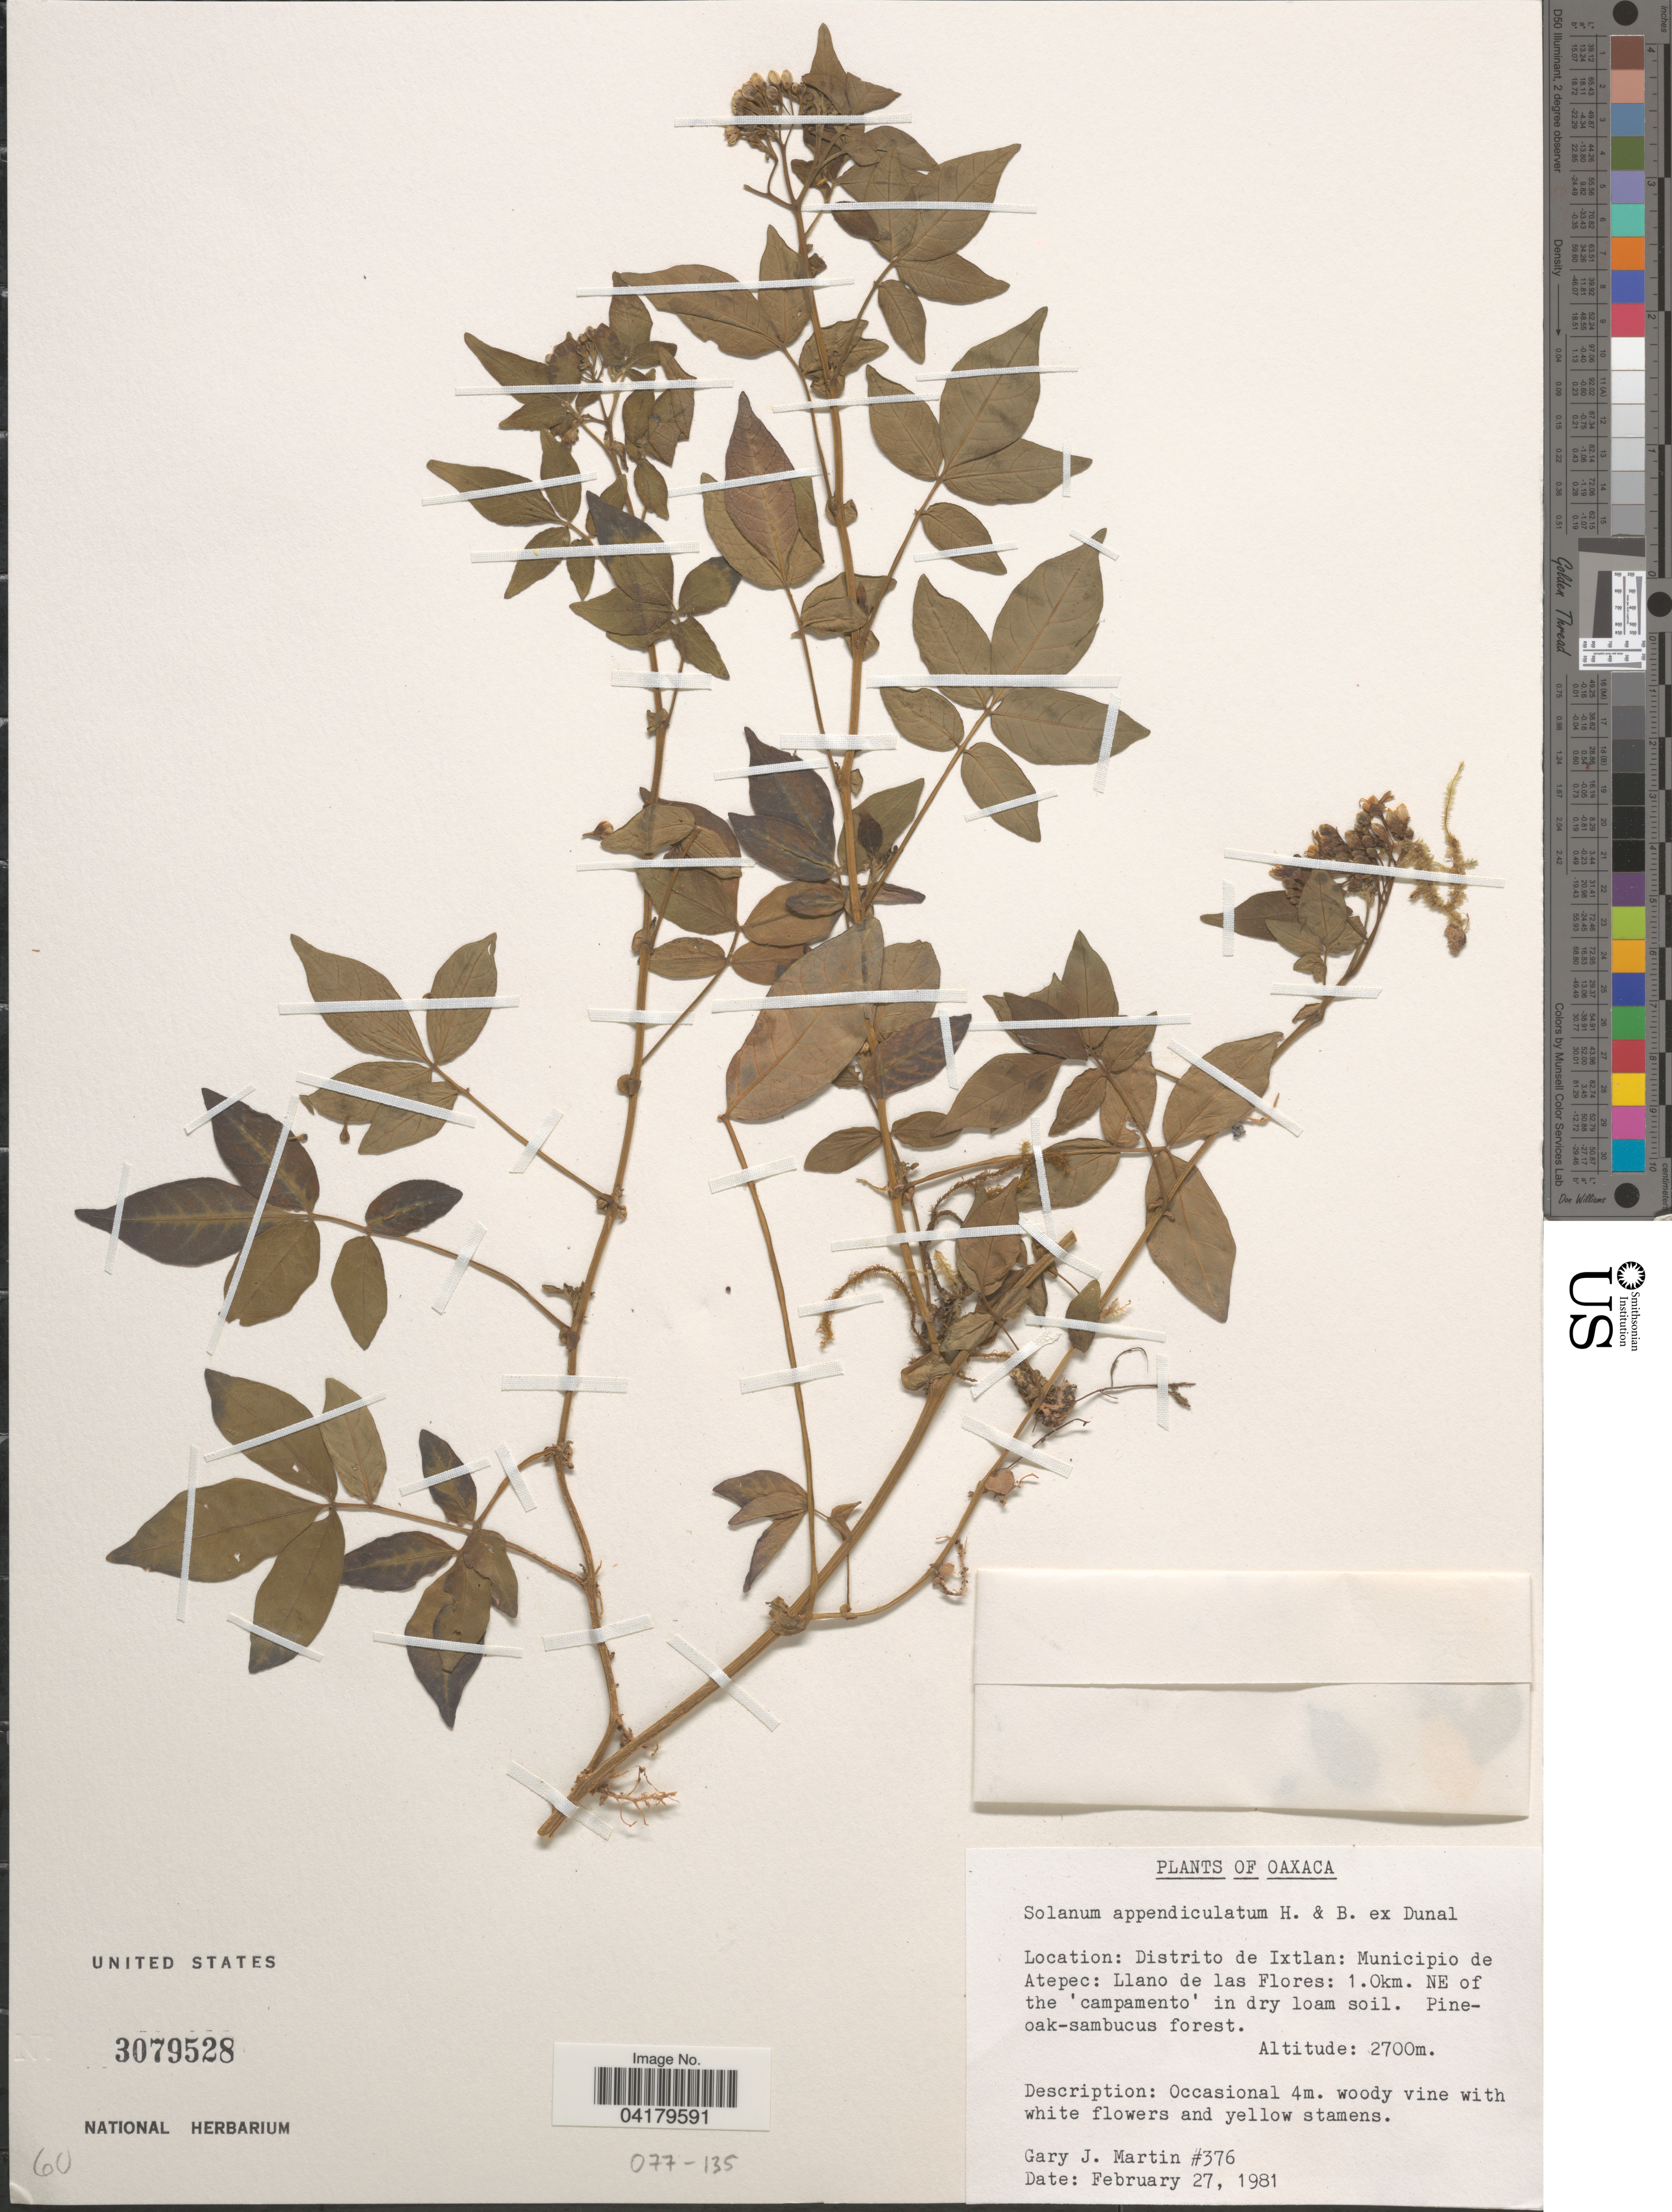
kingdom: Plantae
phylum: Tracheophyta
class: Magnoliopsida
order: Solanales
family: Solanaceae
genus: Solanum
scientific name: Solanum appendiculatum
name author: Humb. & Bonpl. ex Dunal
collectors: G. J. Martin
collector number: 376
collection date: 1981-02-27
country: Mexico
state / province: Oaxaca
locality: Distrito de Ixtlan: Municipio de Atepec: Llano de las Flores: 1. 0km. NE of the 'campamento' in dry loam soil.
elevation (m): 2700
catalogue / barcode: US 3079528